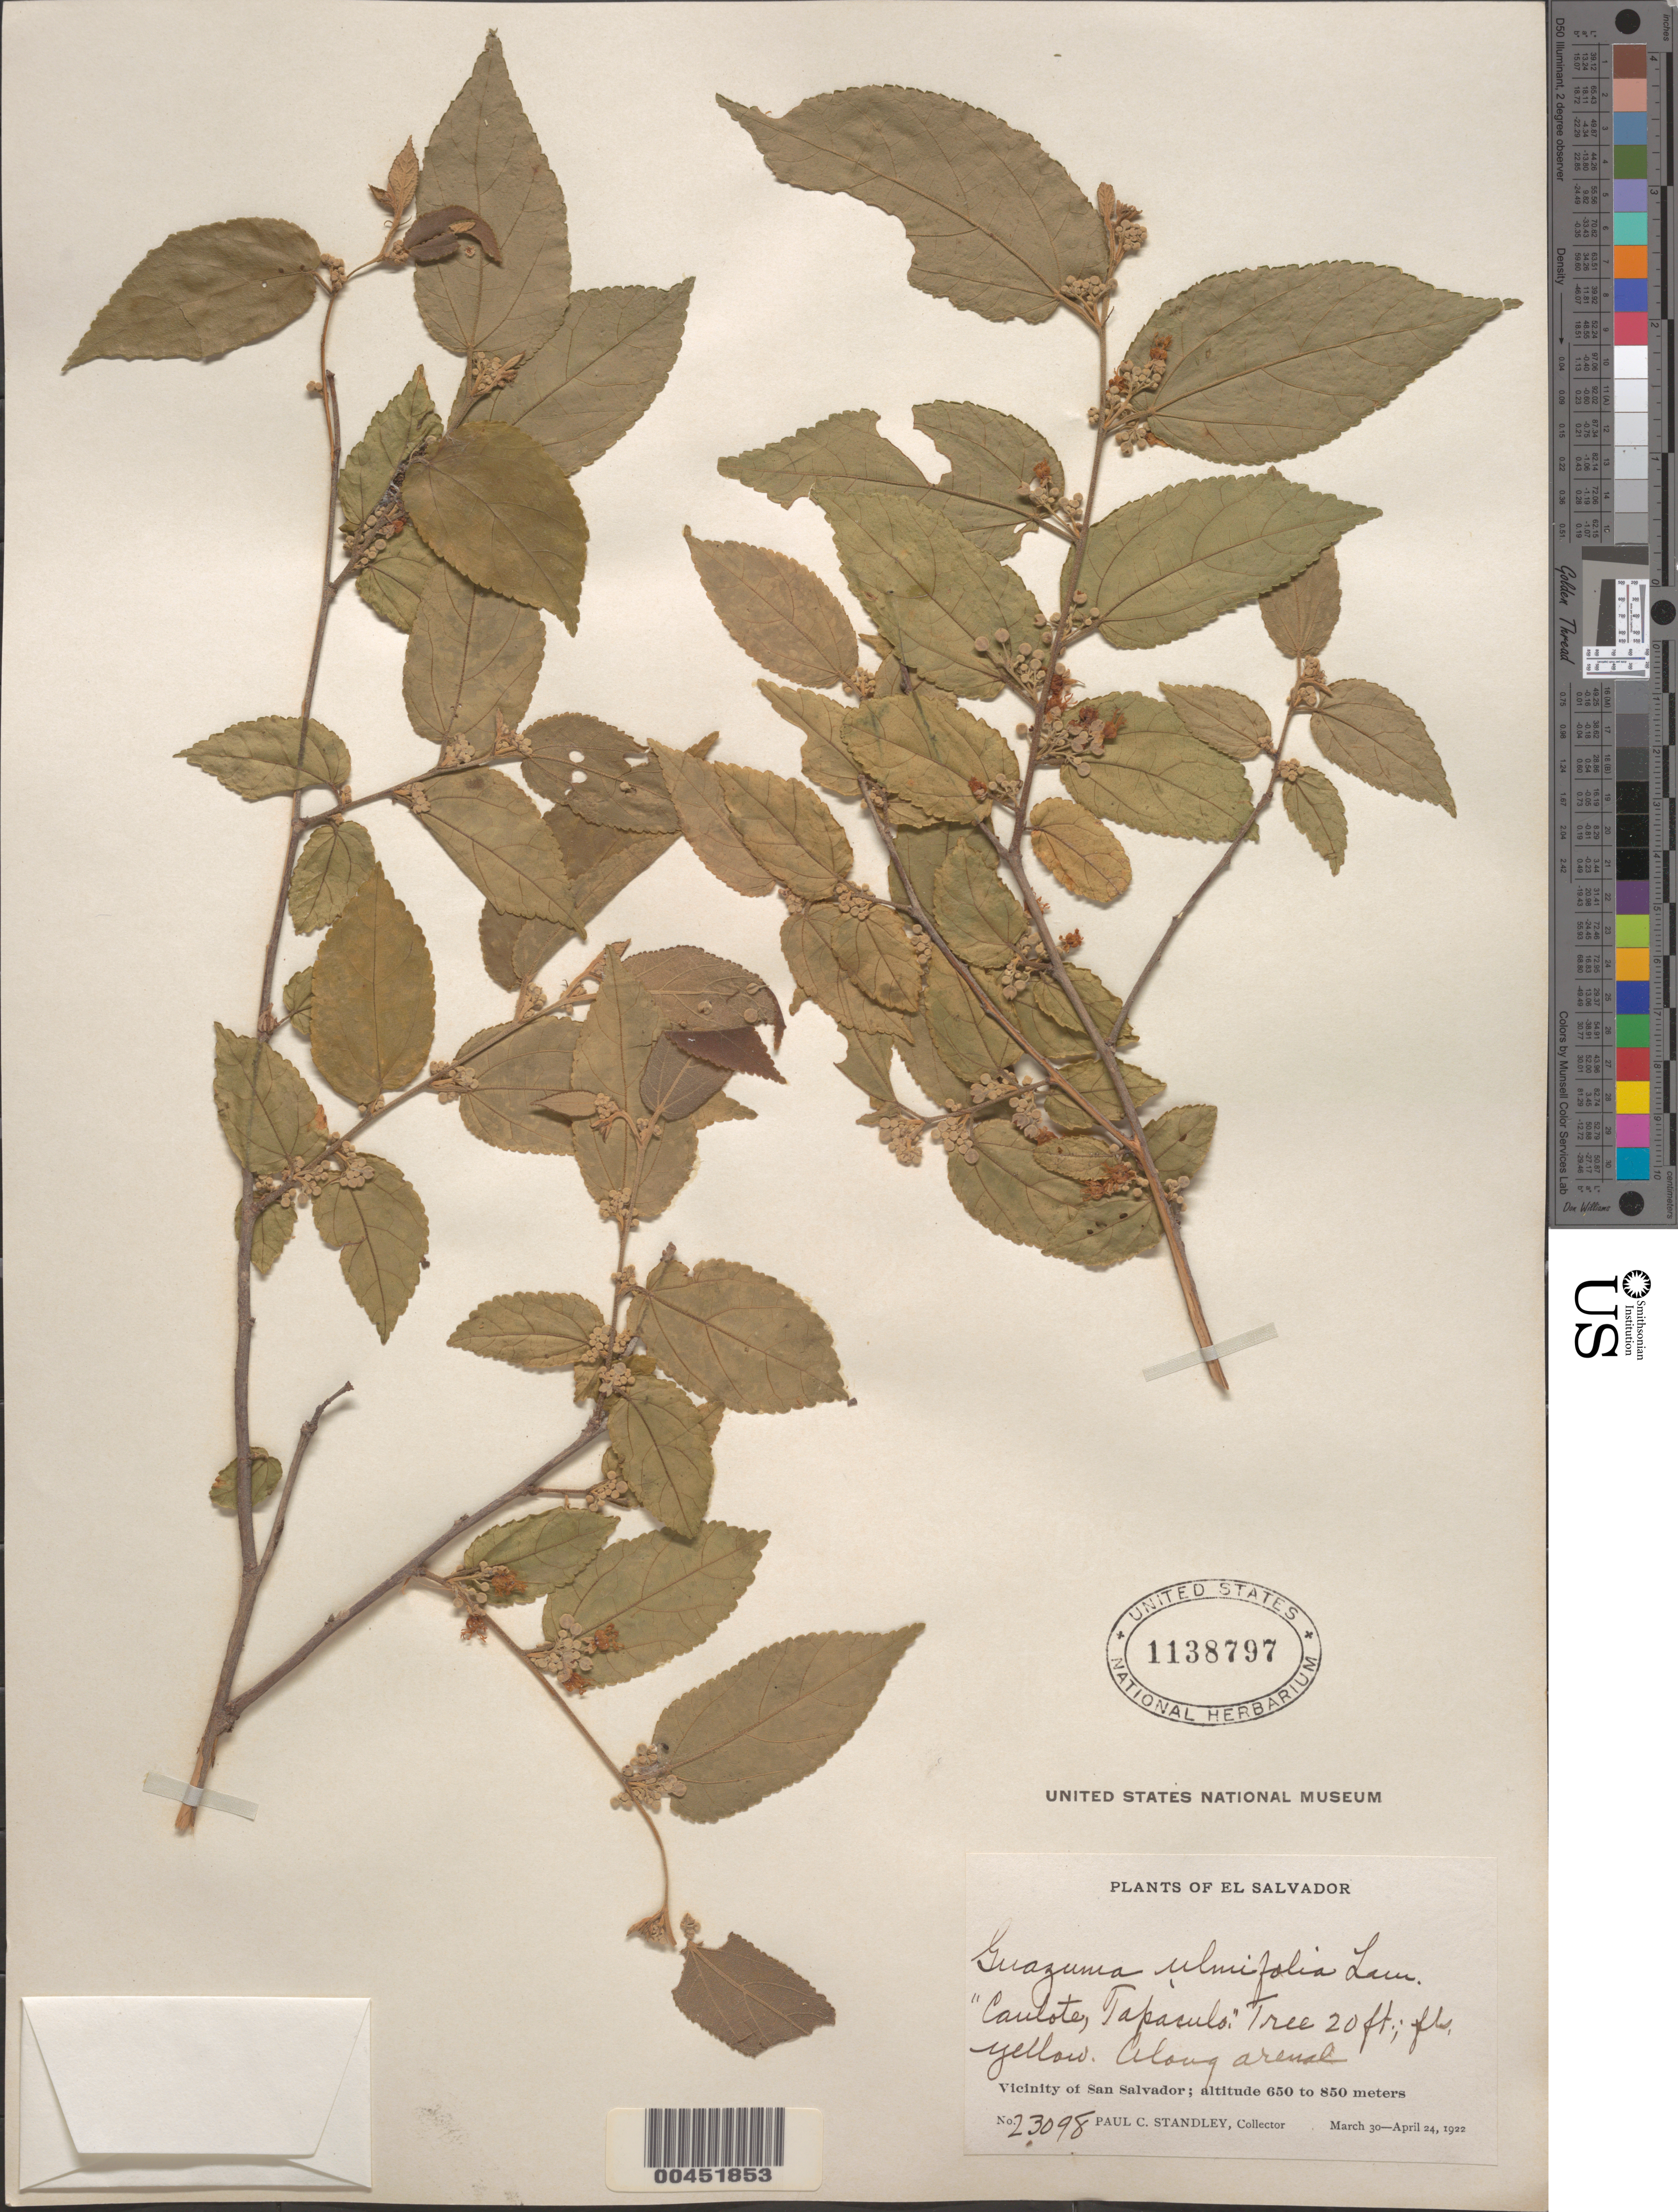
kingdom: Plantae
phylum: Tracheophyta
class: Magnoliopsida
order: Malvales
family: Malvaceae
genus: Guazuma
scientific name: Guazuma ulmifolia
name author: Lam.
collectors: P. C. Standley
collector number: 23098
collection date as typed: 30 Mar 1922 to 24 Apr 1922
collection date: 1922-03-30/1922-04-24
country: El Salvador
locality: Vicinity of San Salvador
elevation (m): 650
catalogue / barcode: US 1138797